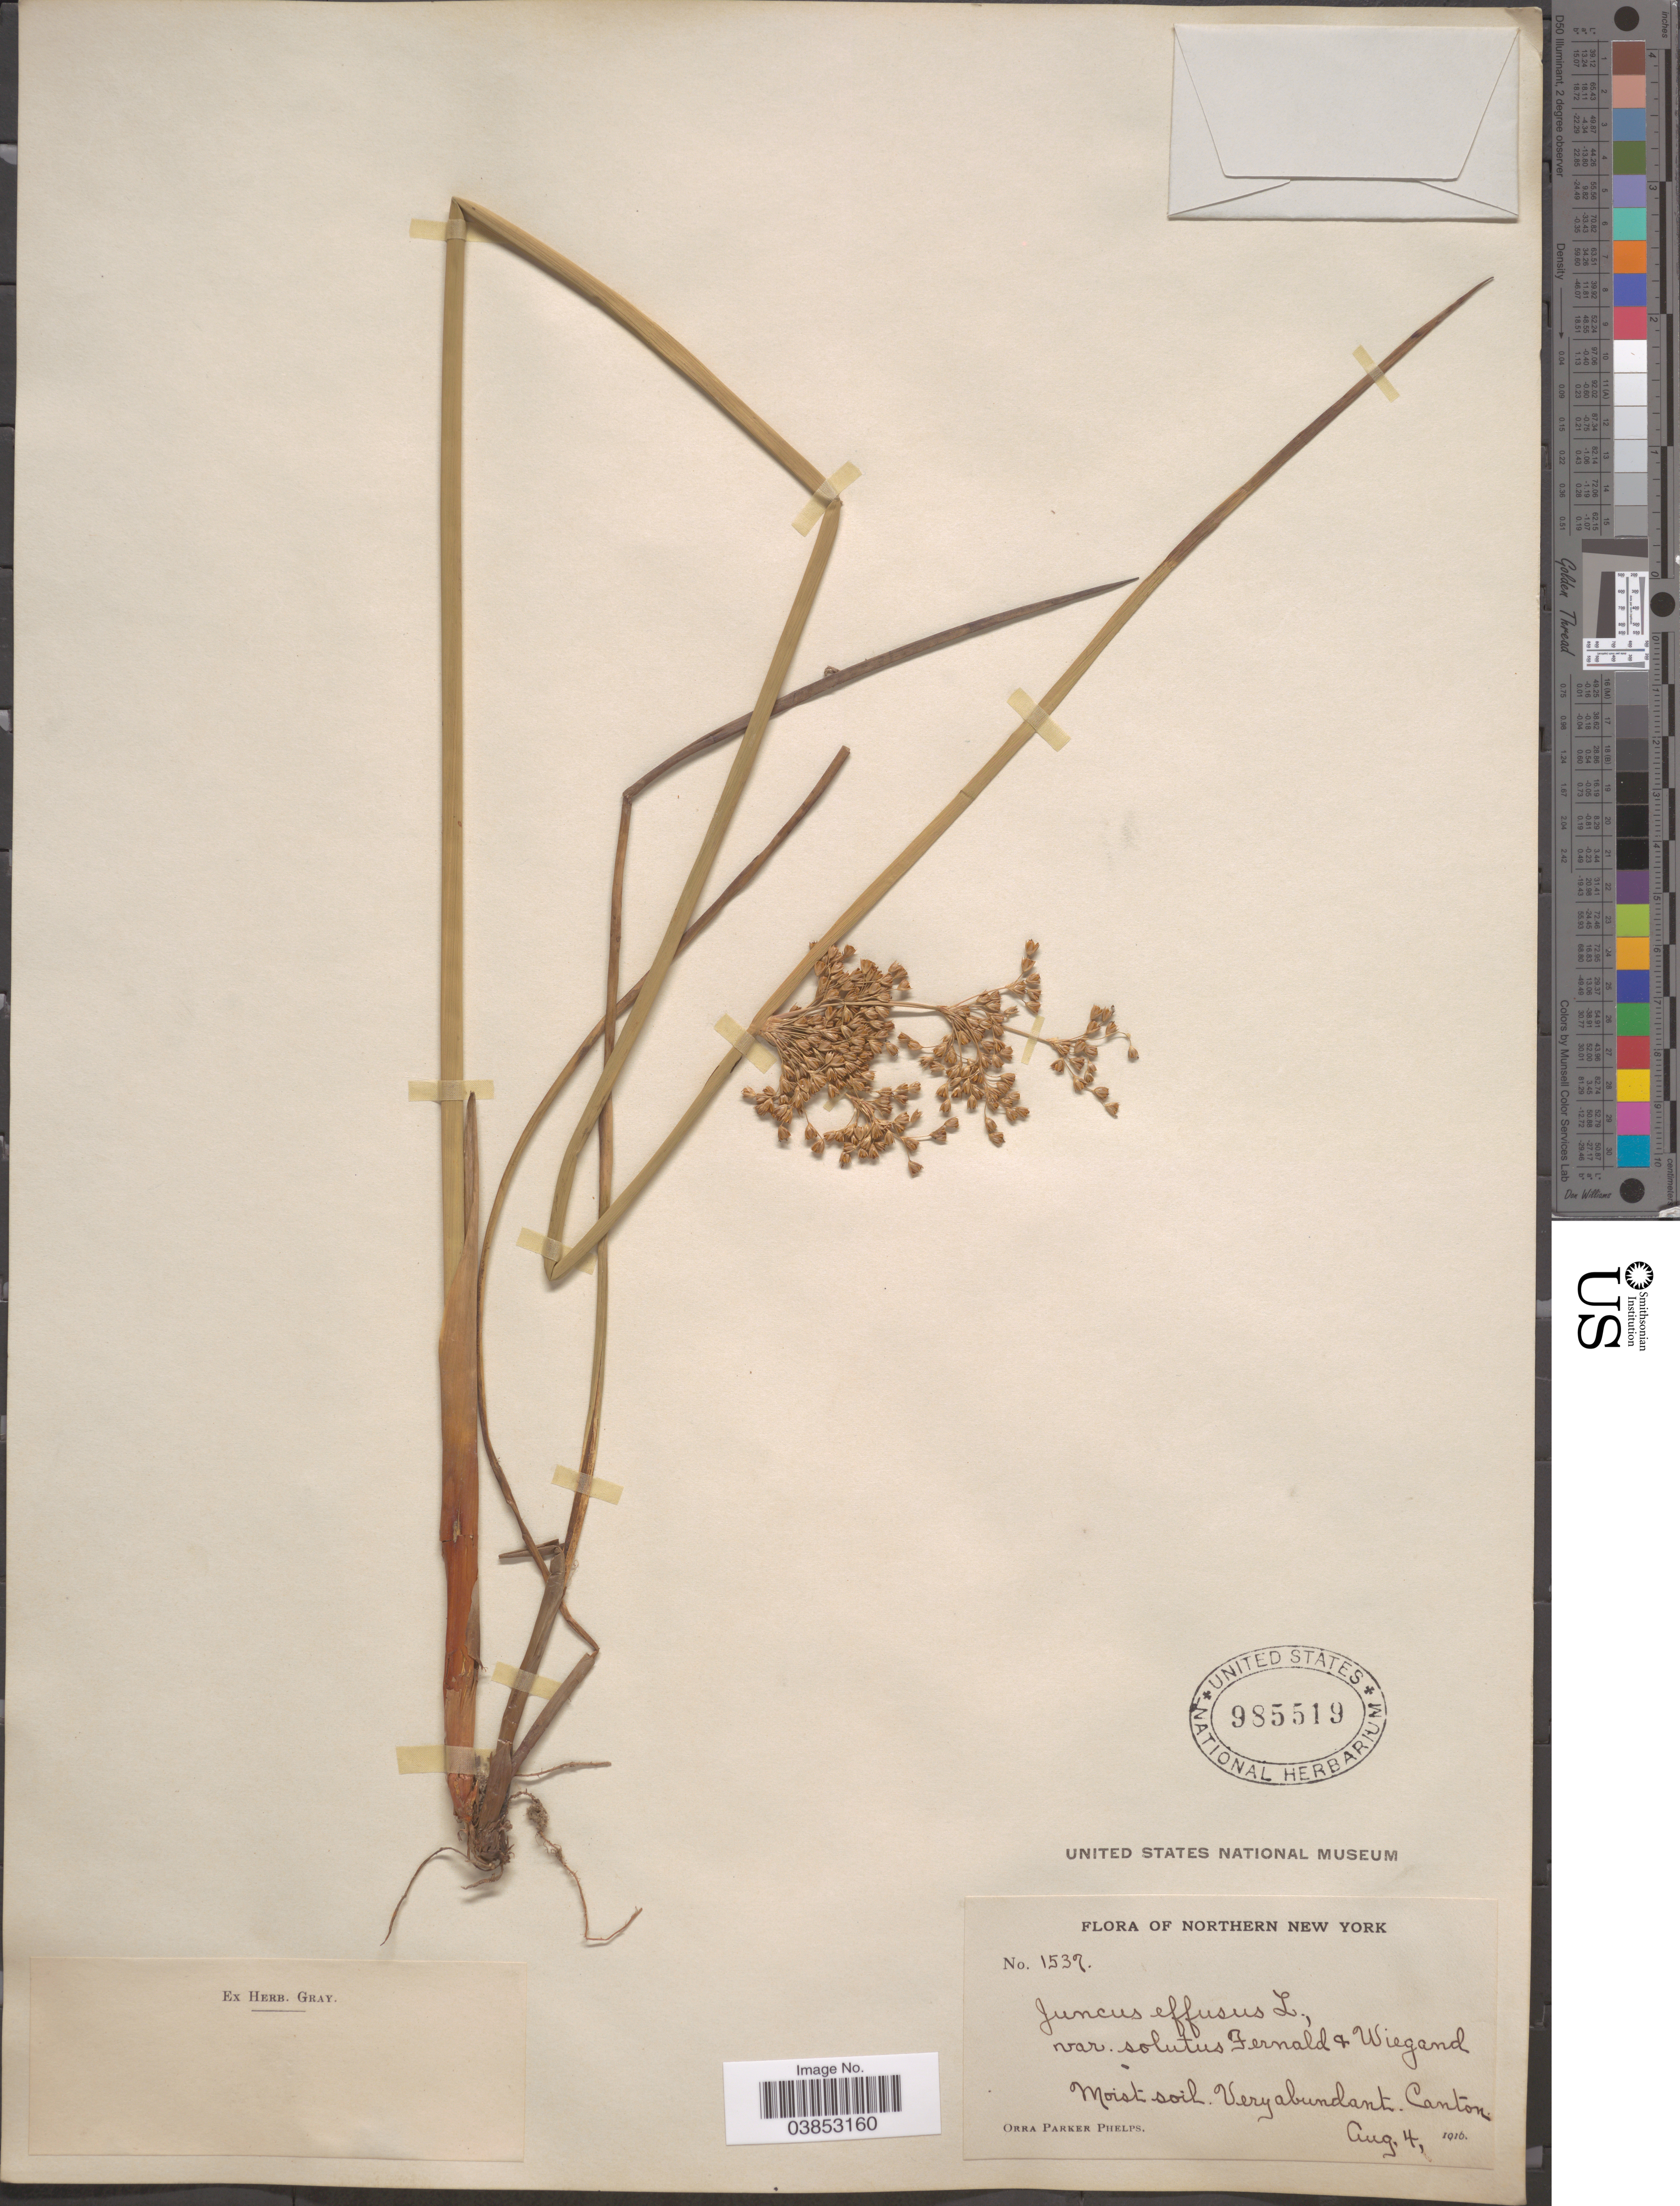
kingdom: Plantae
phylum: Tracheophyta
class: Liliopsida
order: Poales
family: Juncaceae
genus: Juncus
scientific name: Juncus effusus subsp. solutus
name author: (Fernald & Wiegand) Hämet-Ahti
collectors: O. P. Phelps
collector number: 1537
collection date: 1916-08-04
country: United States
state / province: New York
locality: Canton.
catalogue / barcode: US 985519